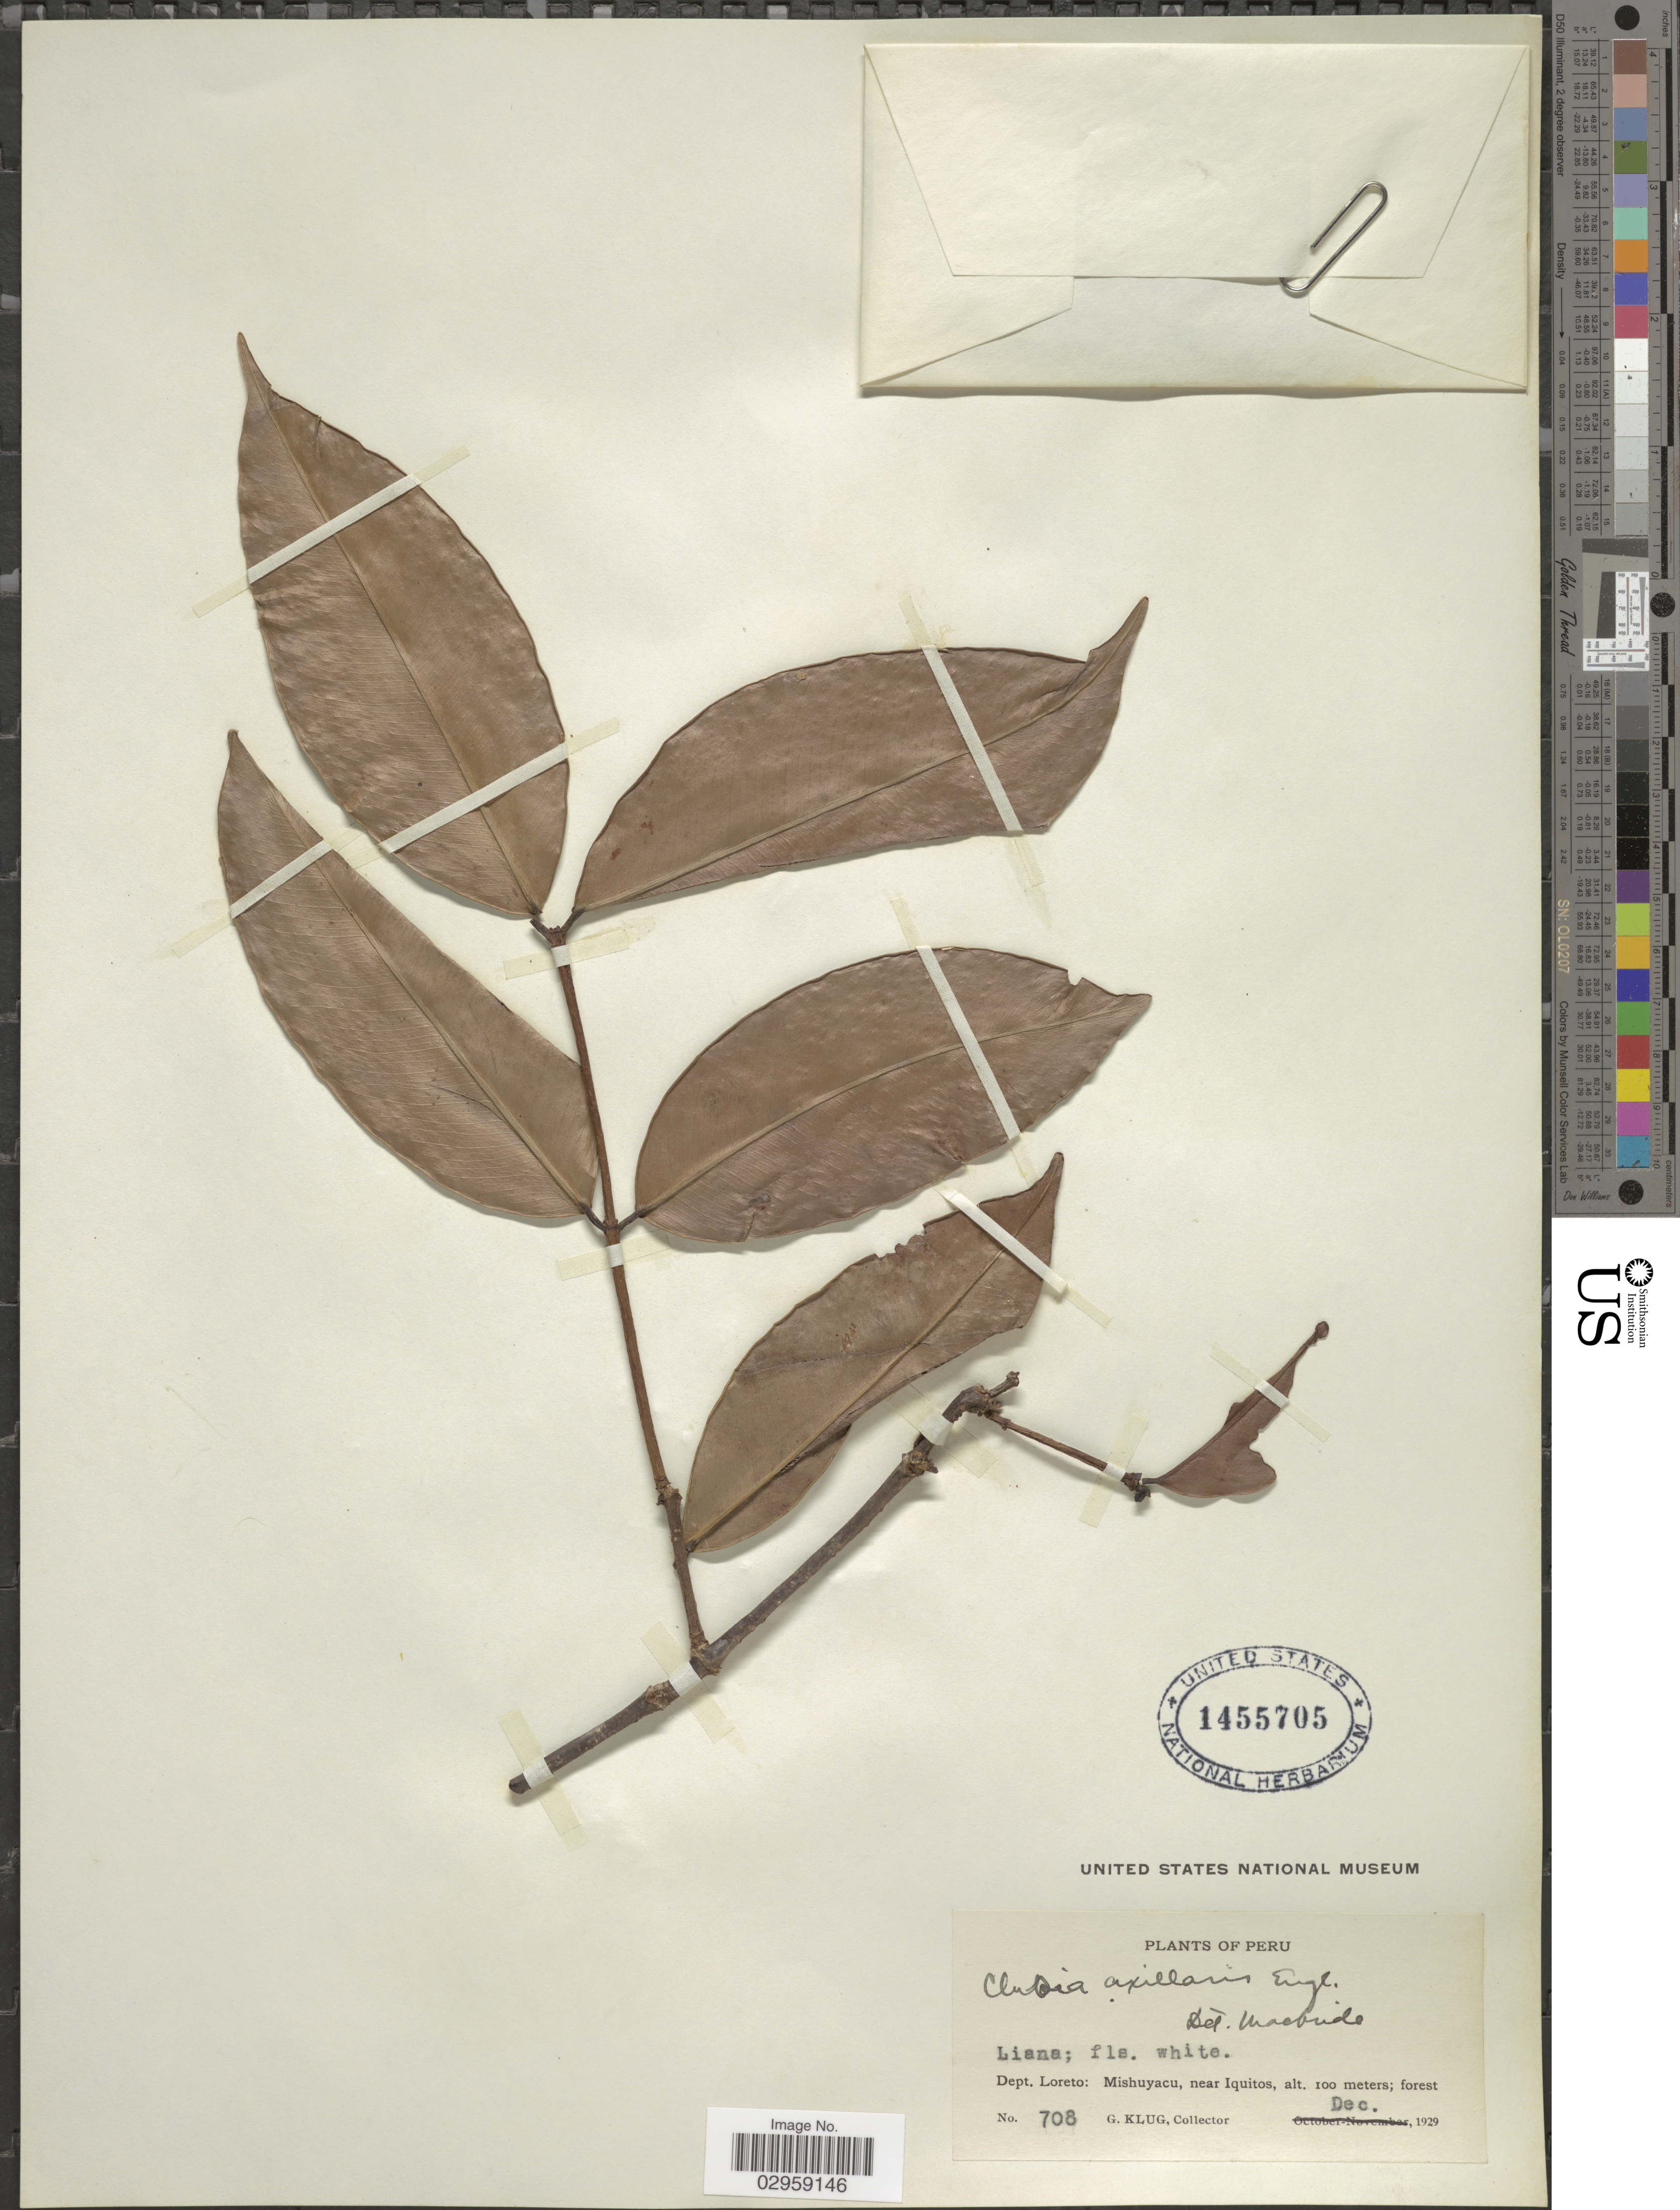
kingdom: Plantae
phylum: Tracheophyta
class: Magnoliopsida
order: Malpighiales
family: Clusiaceae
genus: Clusia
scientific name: Clusia axillaris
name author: Engl.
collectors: G. Klug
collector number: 708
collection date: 1929-12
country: Peru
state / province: Loreto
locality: Dept. Loreto: Mishuyacu, near Iquitos.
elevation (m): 100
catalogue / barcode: US 1455705